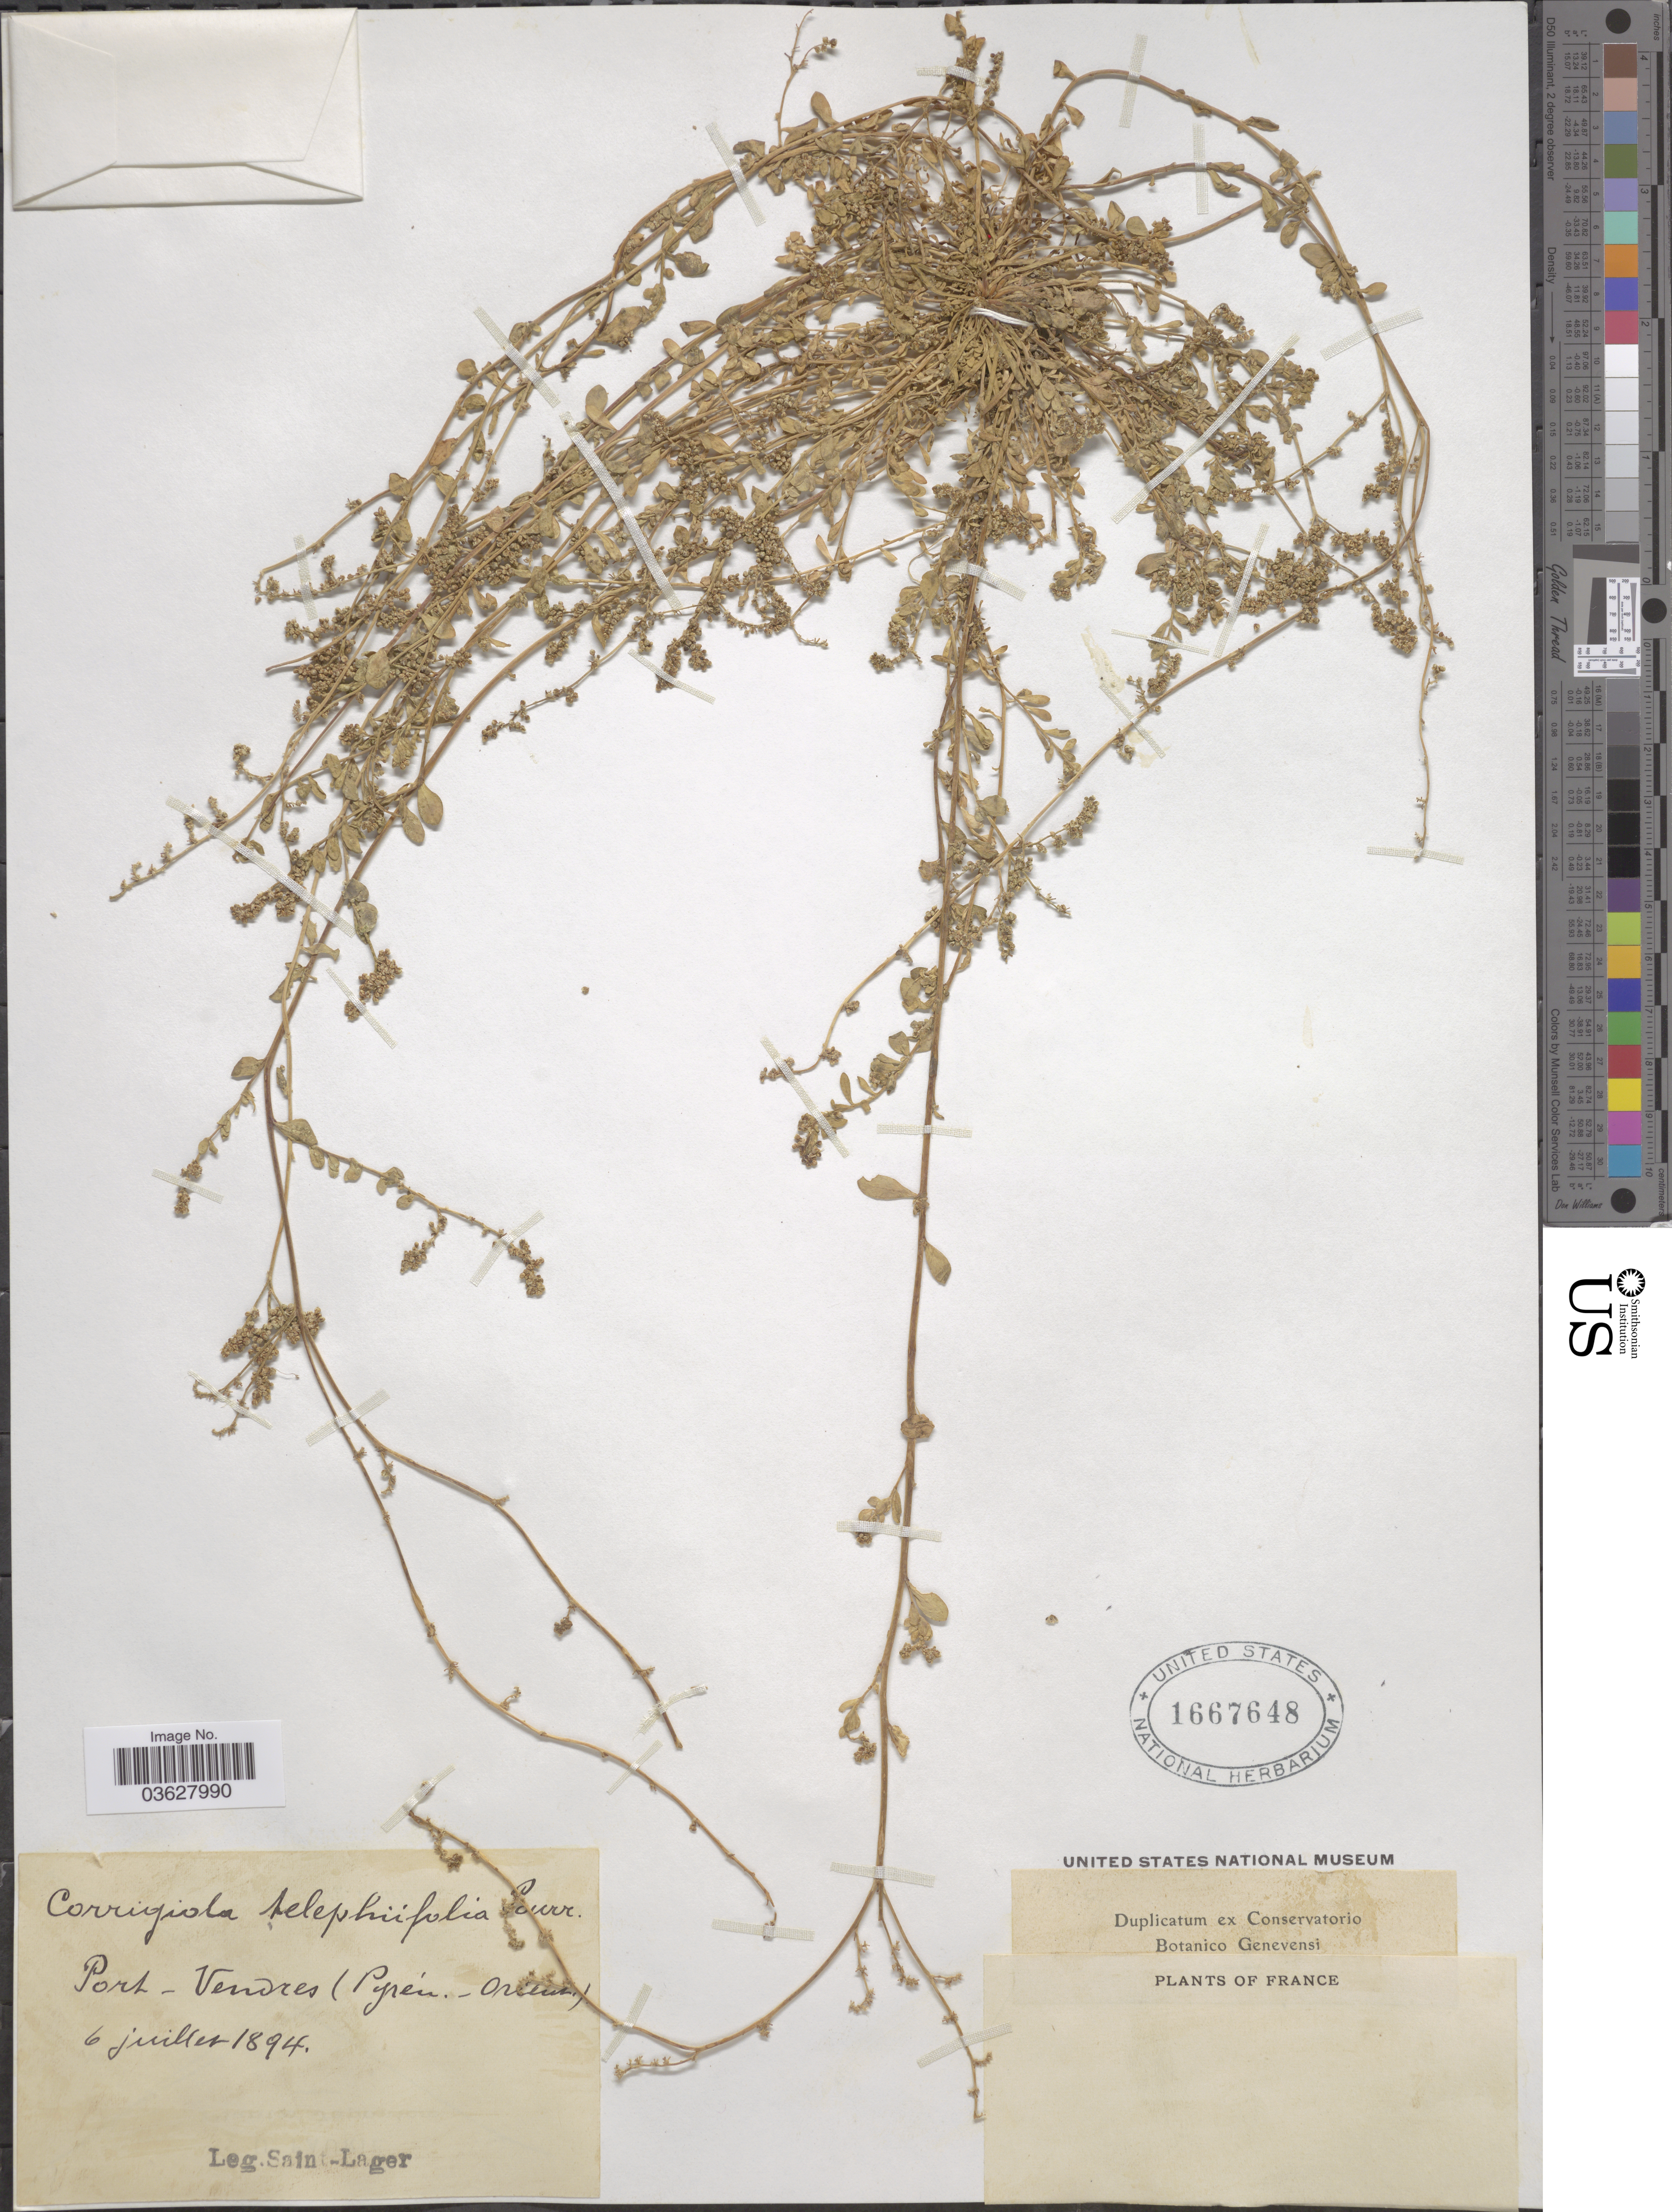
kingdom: Plantae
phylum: Tracheophyta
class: Magnoliopsida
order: Caryophyllales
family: Caryophyllaceae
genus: Corrigiola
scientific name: Corrigiola telephiifolia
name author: Pourr.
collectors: Saint-Lager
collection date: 1894-07-06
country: France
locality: Port-Vendres (Pyrén.-Orient.).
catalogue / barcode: US 1667648